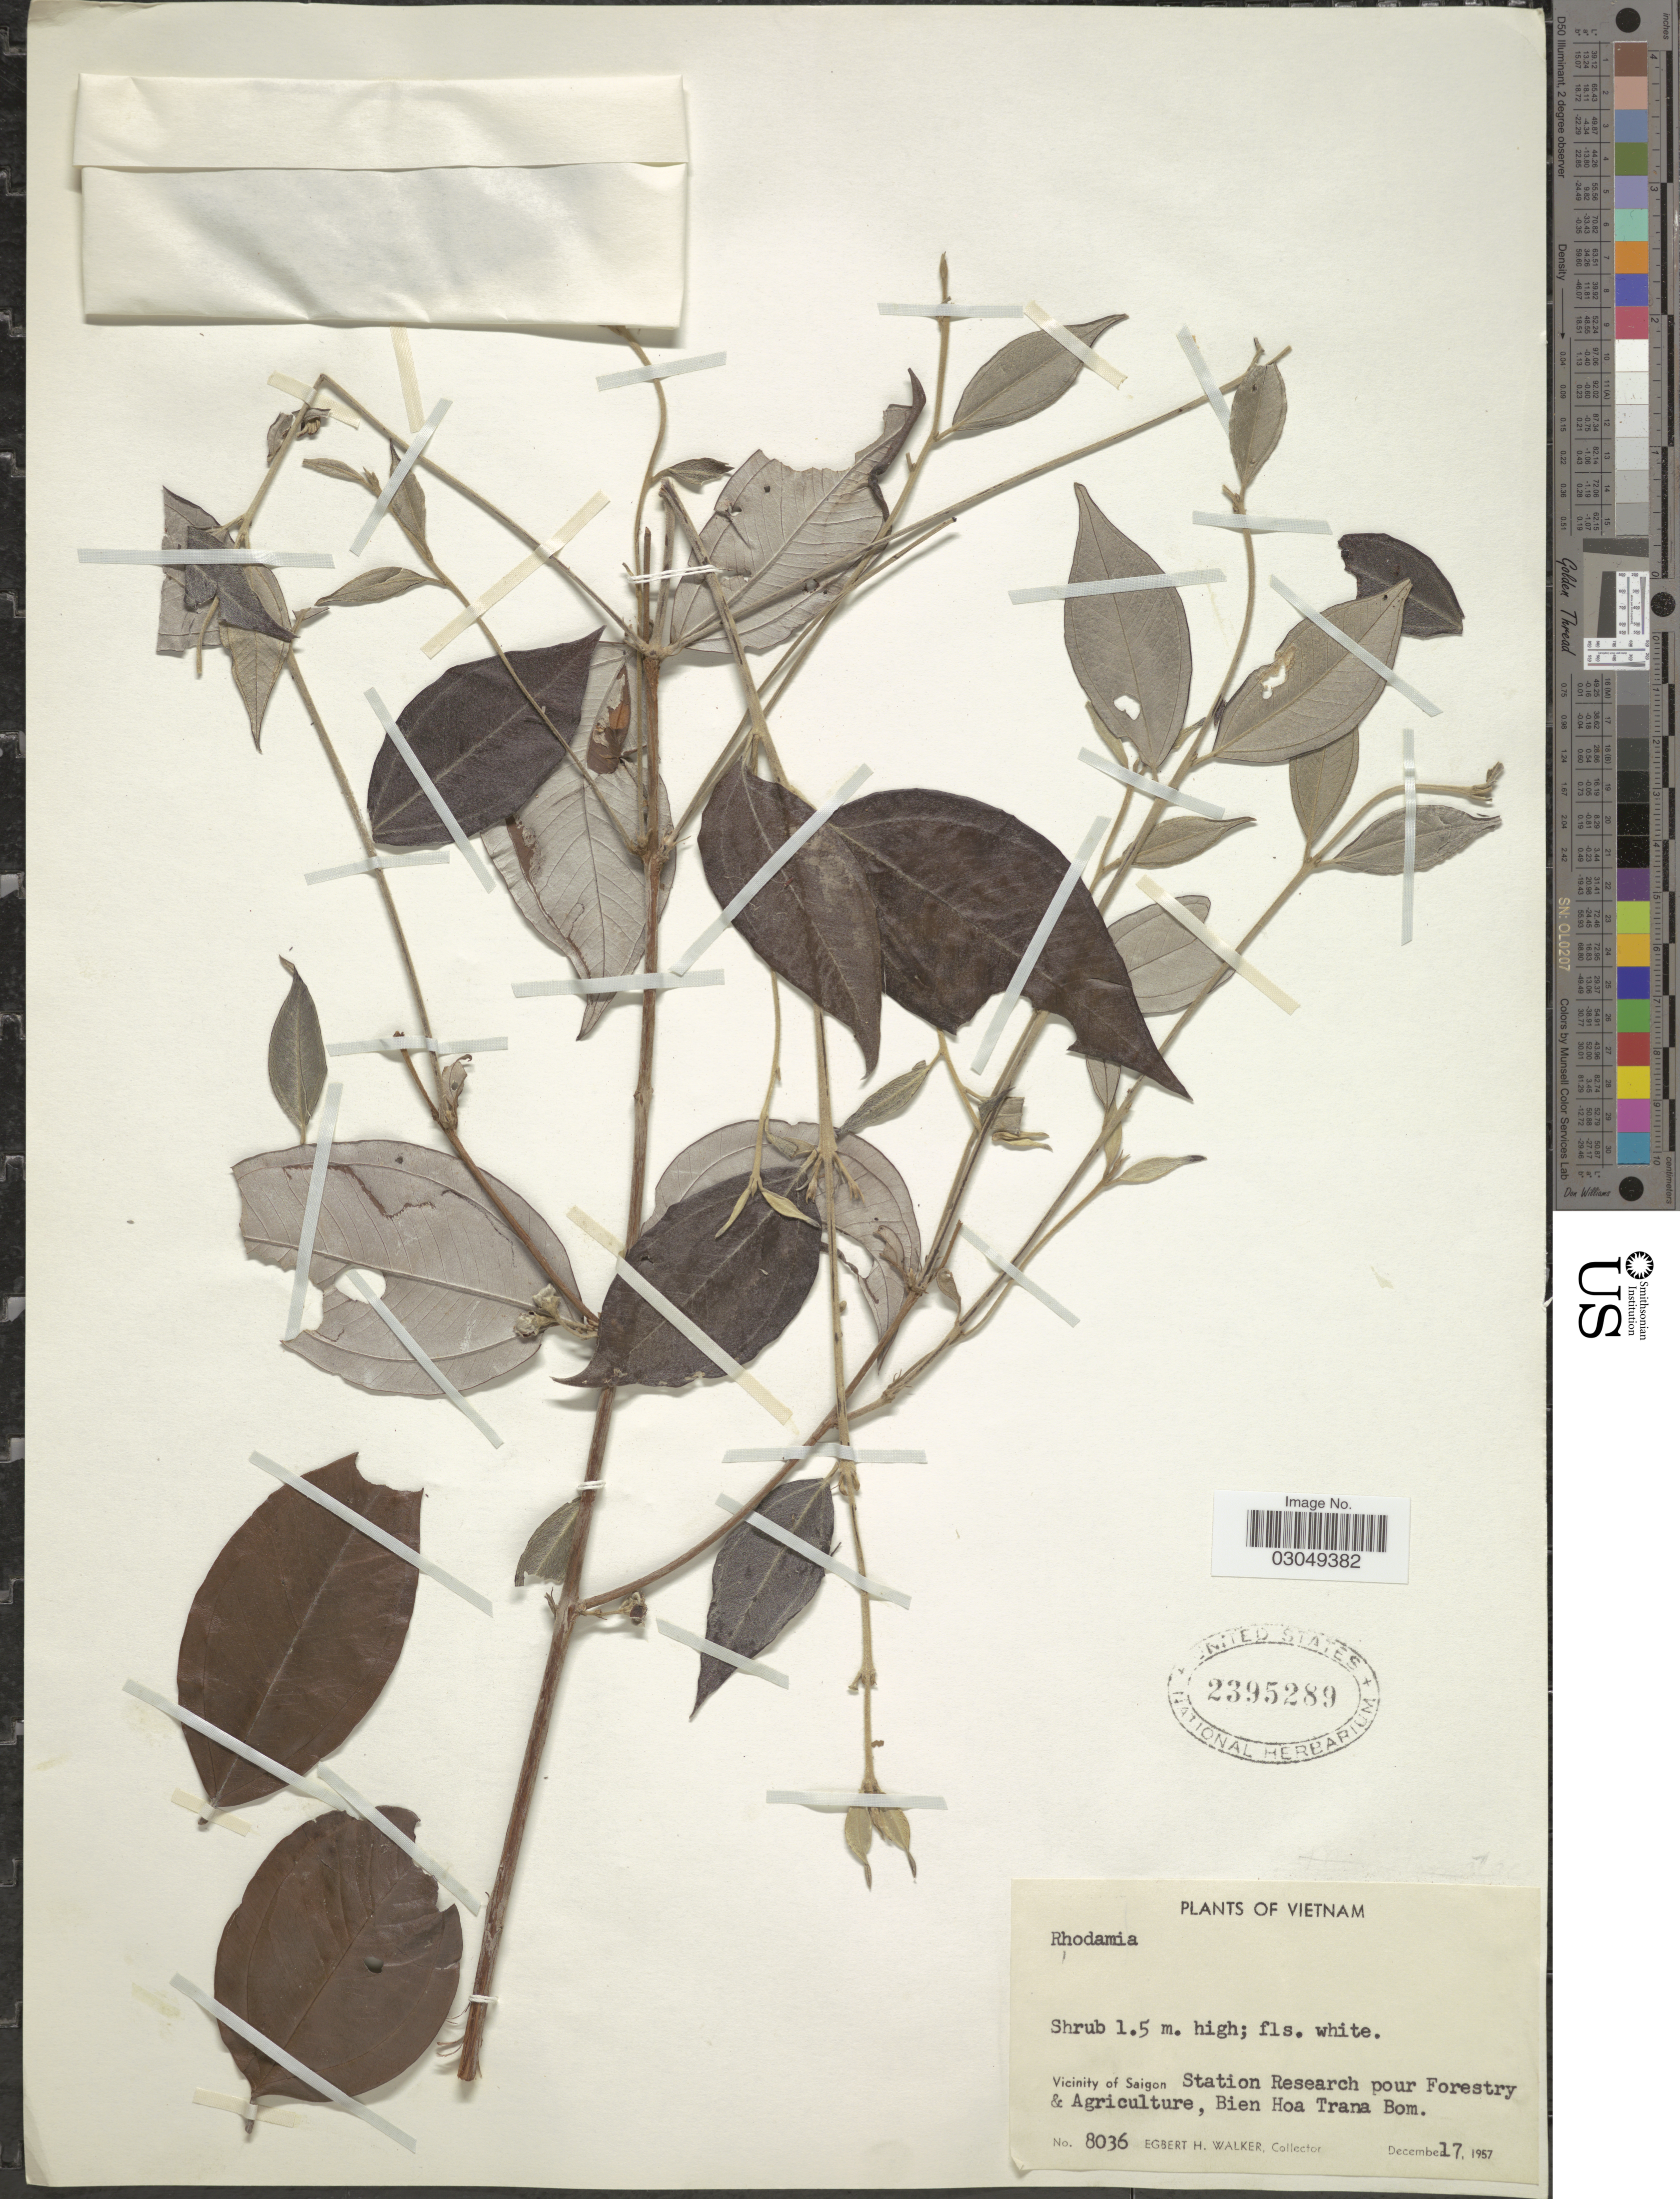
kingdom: Plantae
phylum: Tracheophyta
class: Magnoliopsida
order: Myrtales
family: Myrtaceae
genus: Rhodamnia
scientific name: Rhodamnia sp.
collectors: E. H. Walker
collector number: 8036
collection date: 1957-12-17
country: Vietnam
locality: Vicinity of Saigon Station Research pour Forestry & Agriculture, Bien Hoa Trana Bom.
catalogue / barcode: US 2395289